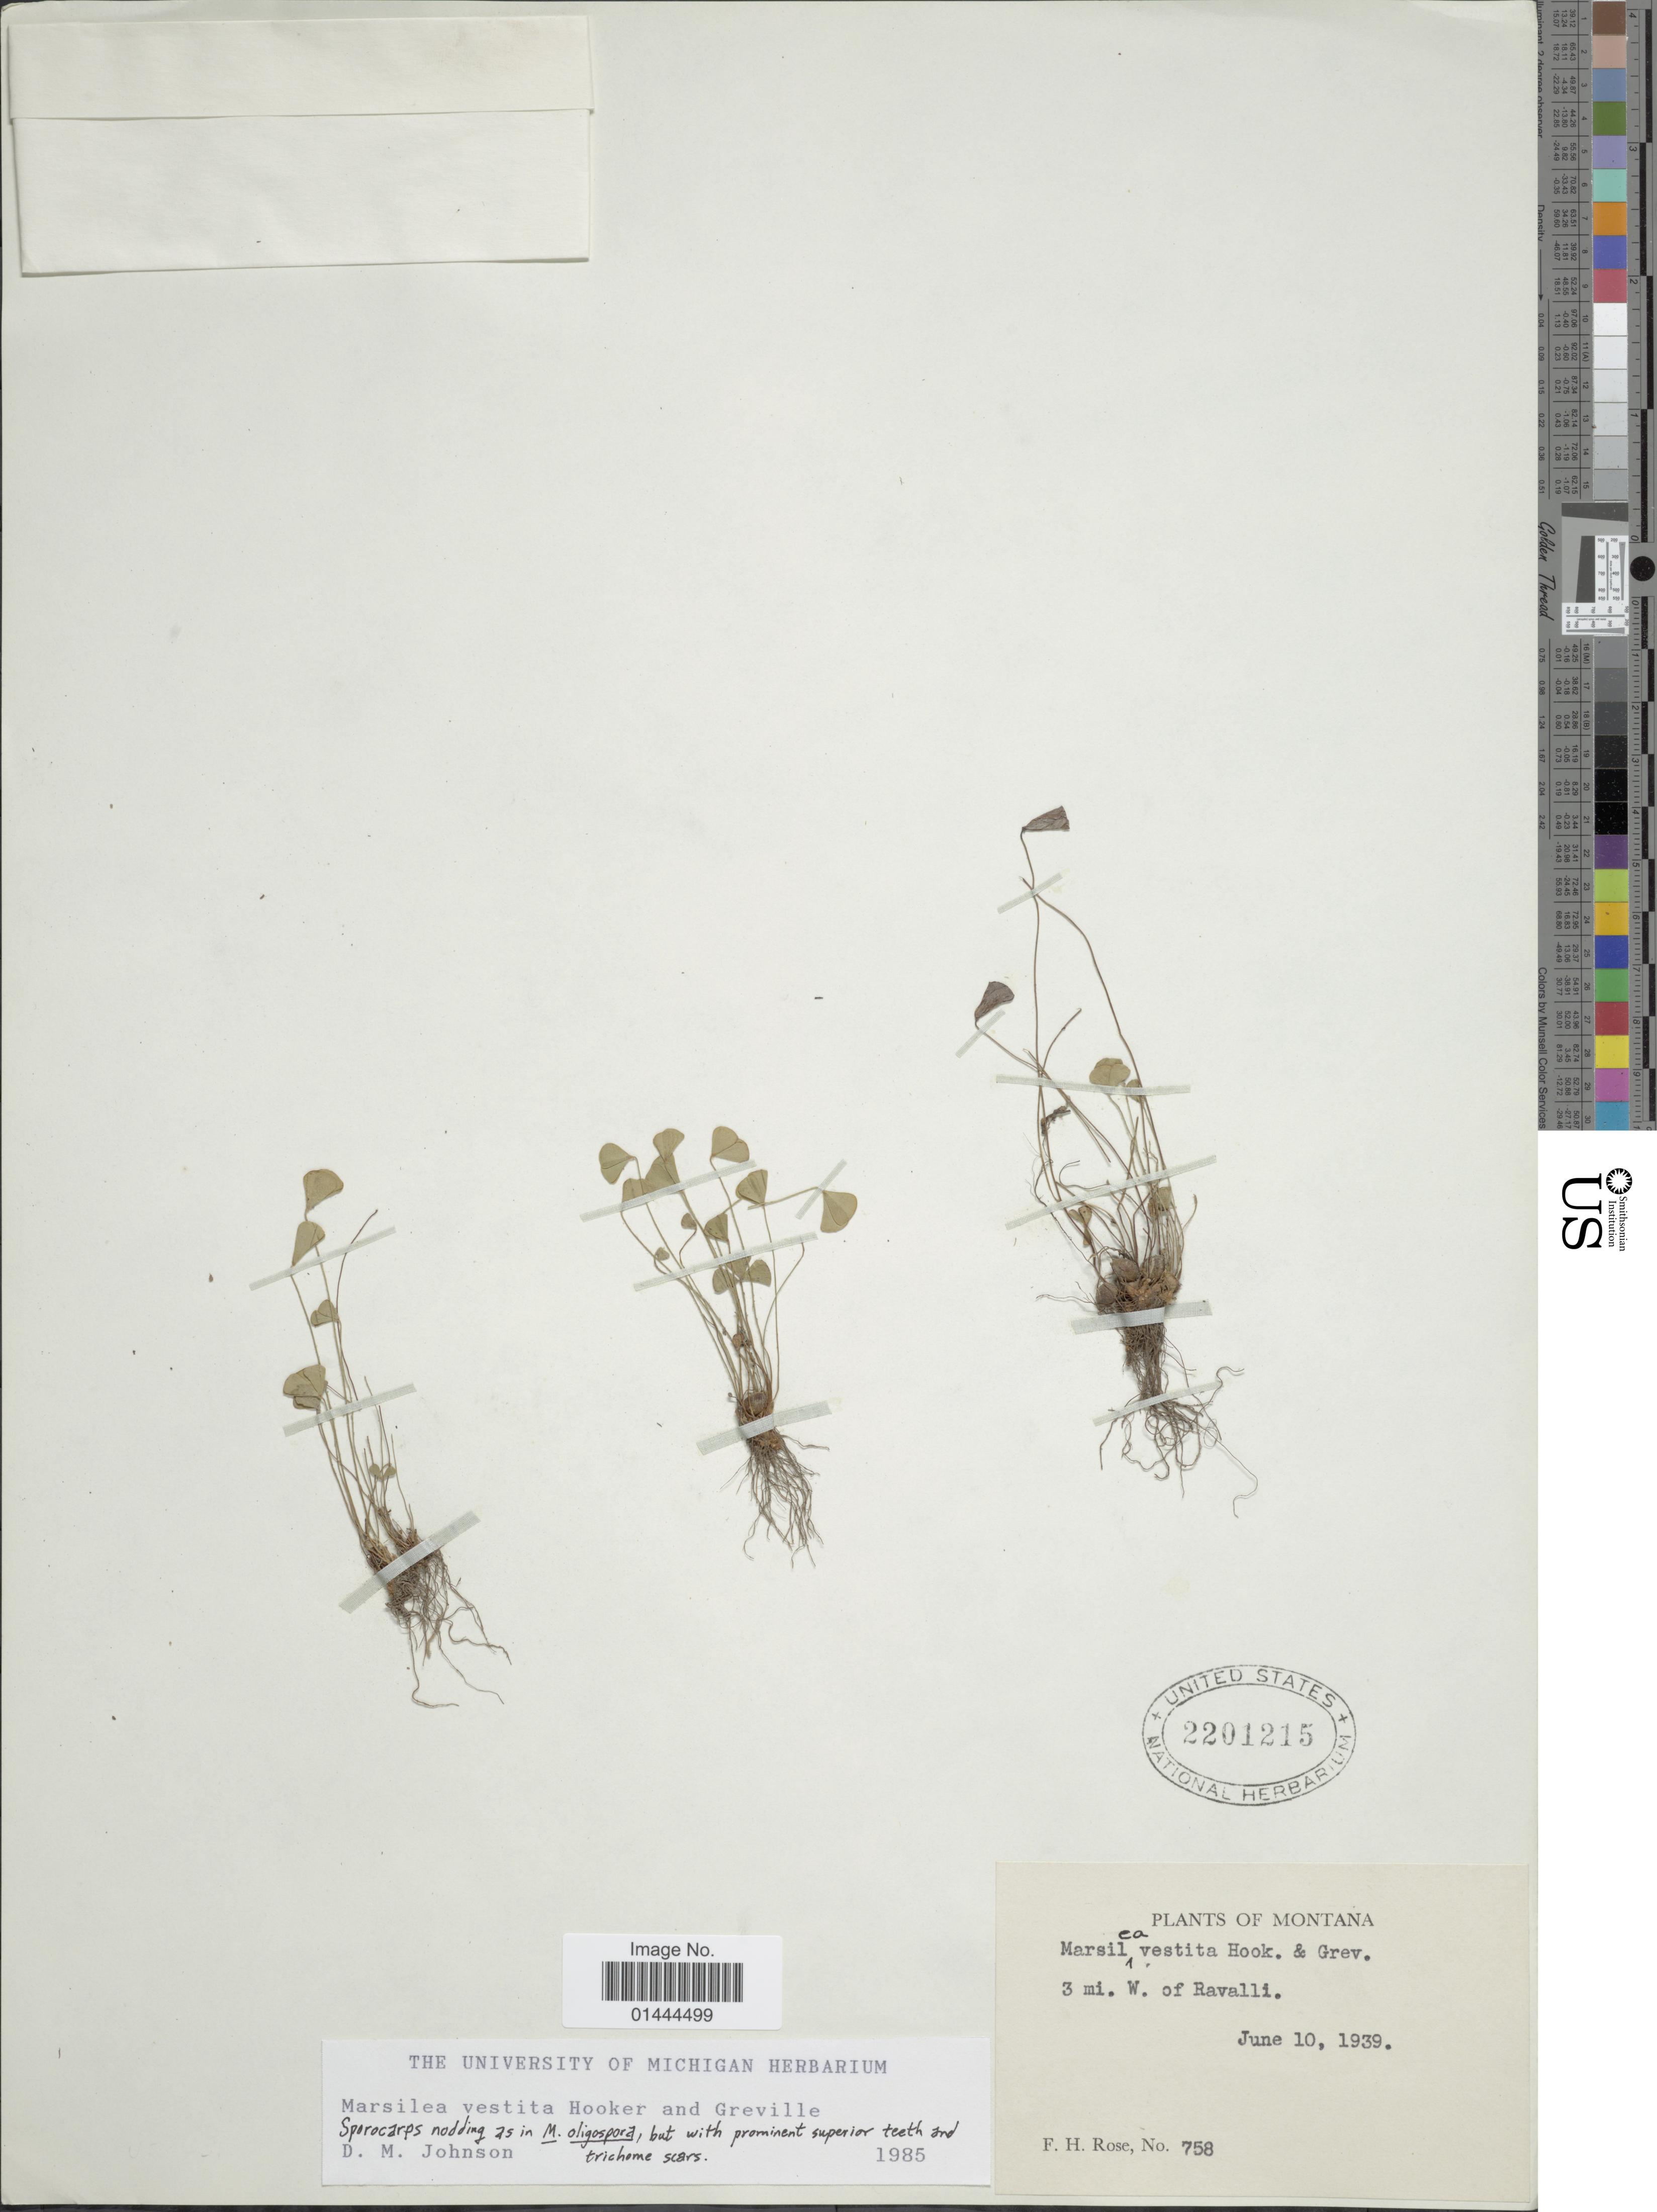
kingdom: Plantae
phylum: Tracheophyta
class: Polypodiopsida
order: Salviniales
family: Marsileaceae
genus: Marsilea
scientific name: Marsilea vestita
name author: Hook. & Grev.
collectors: F. H. Rose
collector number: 758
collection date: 1939-06-10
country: United States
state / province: Montana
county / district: Ravalli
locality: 3 mi. W of Ravalli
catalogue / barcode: US 2201215